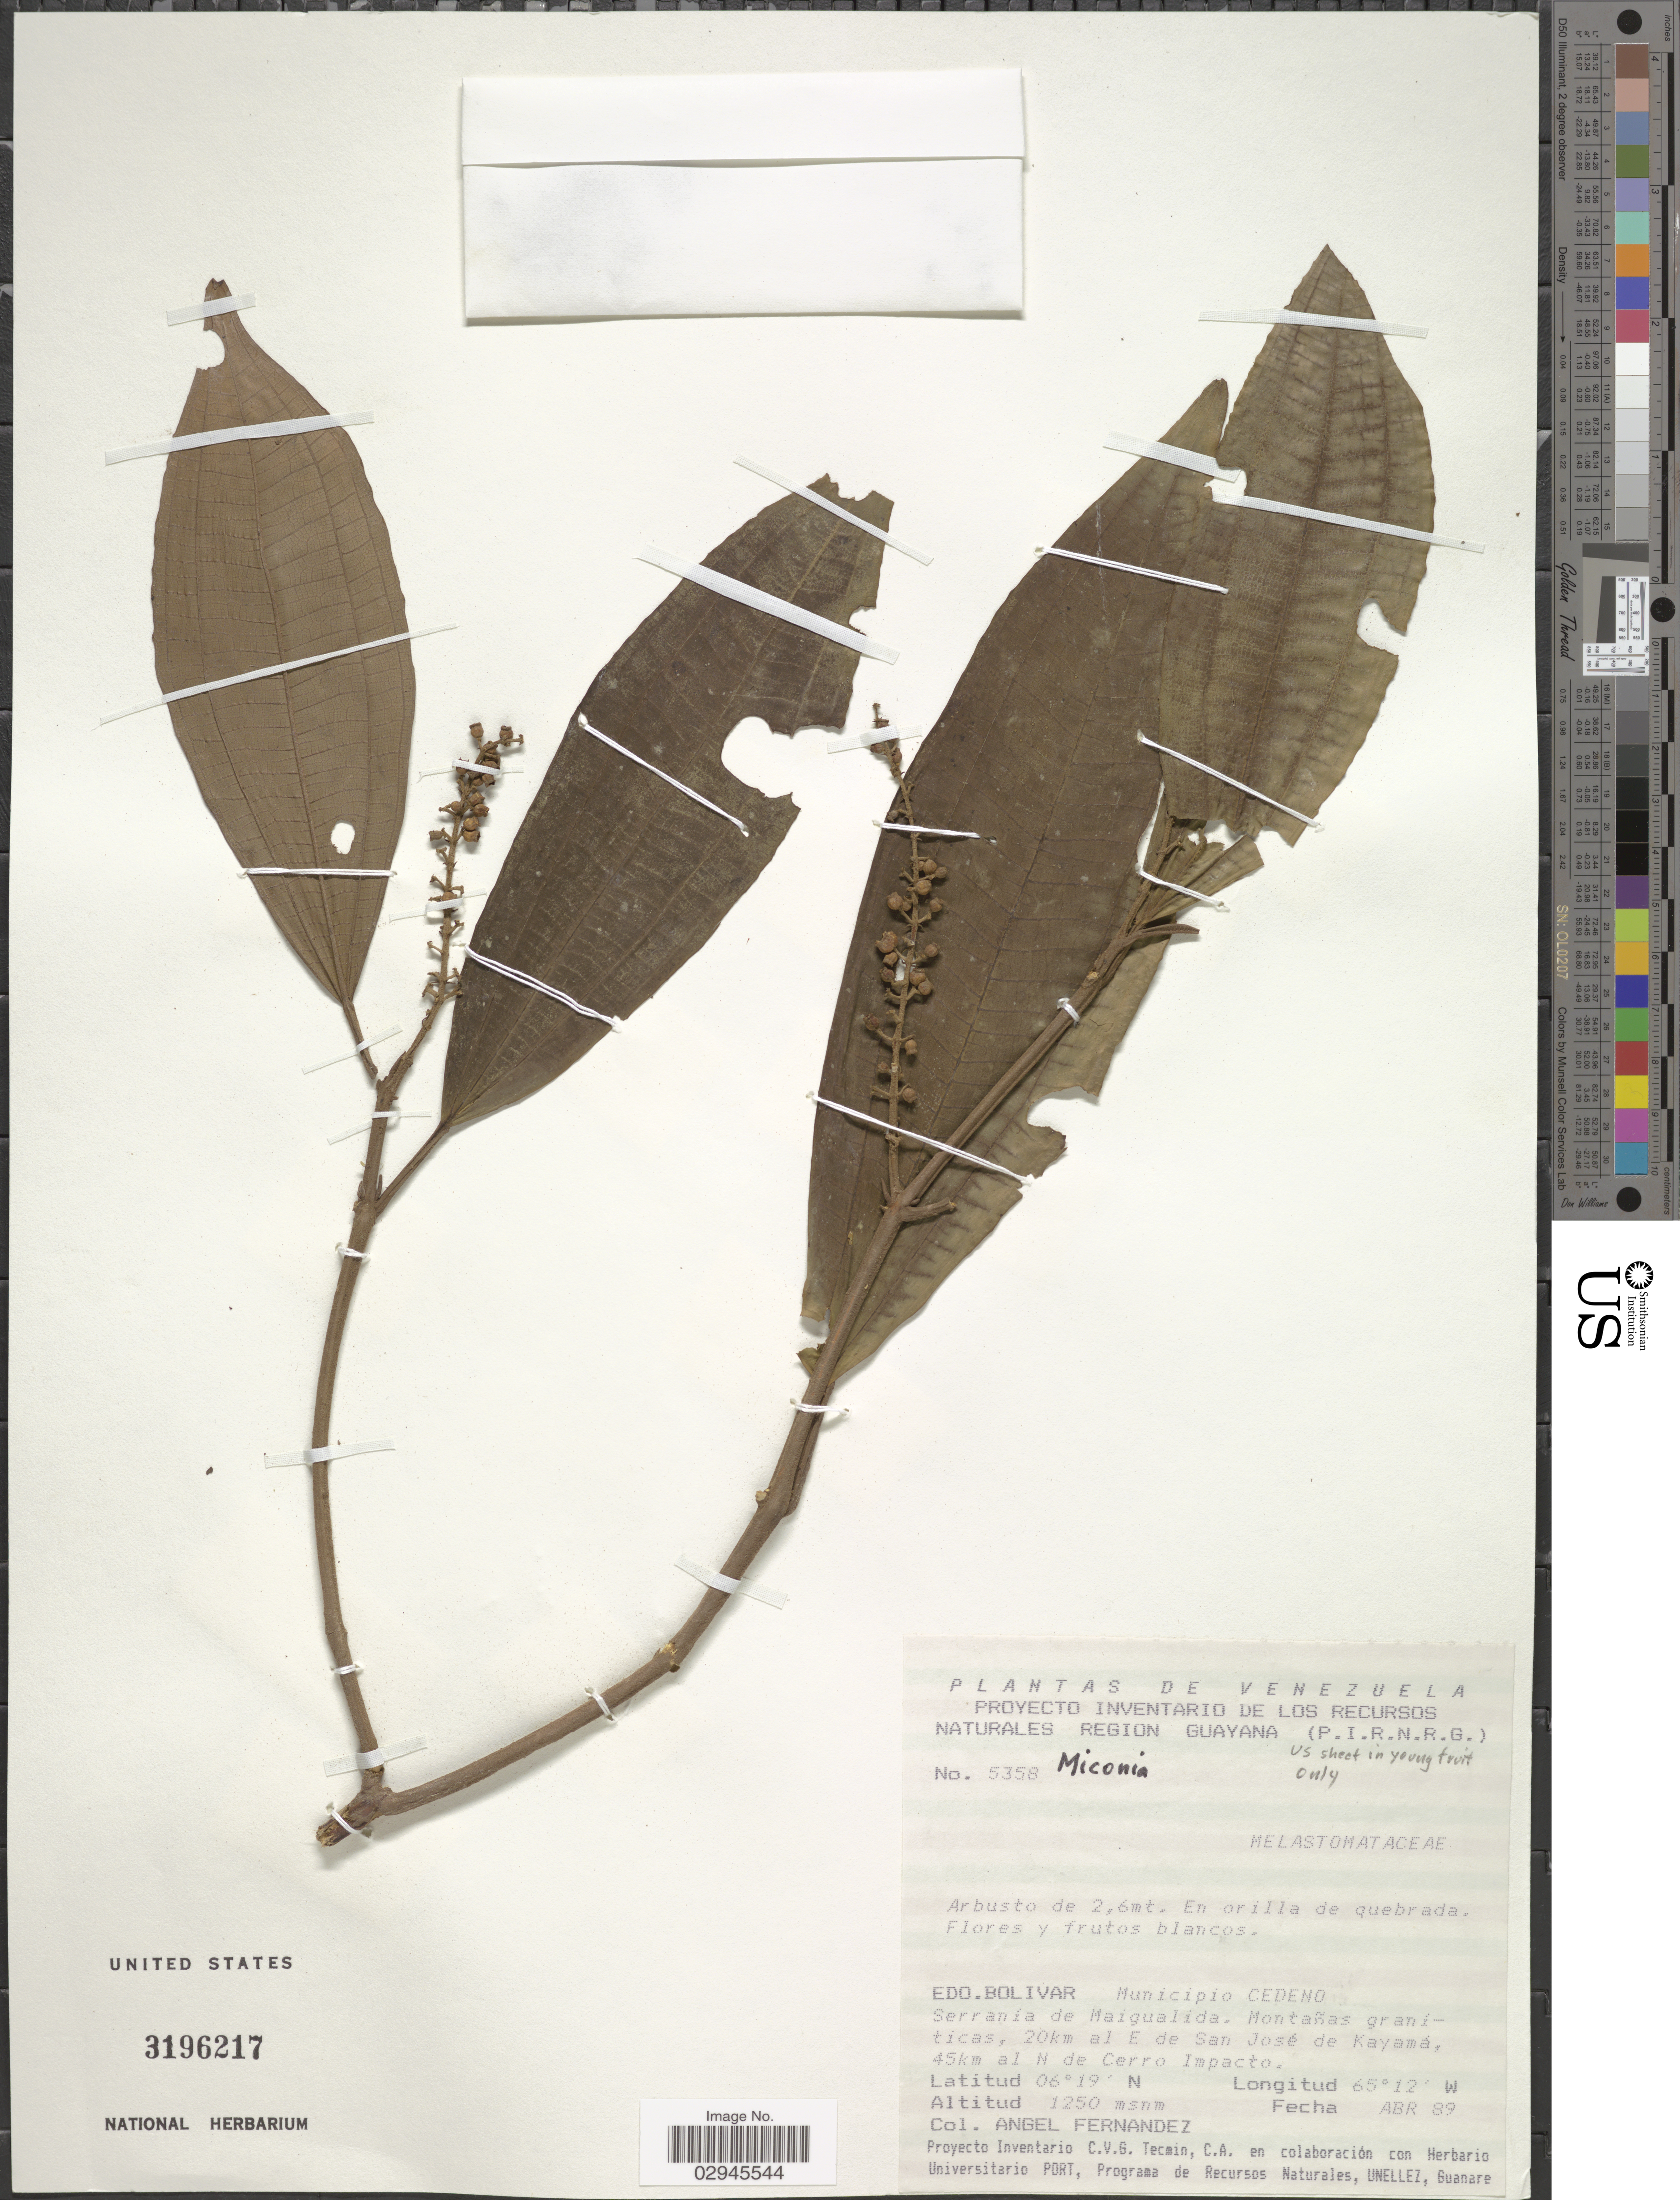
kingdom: Plantae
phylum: Tracheophyta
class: Magnoliopsida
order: Myrtales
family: Melastomataceae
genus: Miconia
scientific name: Miconia sp.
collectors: Á. Fernández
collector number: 5358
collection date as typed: Transcribed d/m/y: /4/89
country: Venezuela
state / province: Bolivar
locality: Municipio Cedeno. Serrania de Maigualida. Montañas graniticas. 20km al E de San José de Kayamá, 45km al N de Cerro Impacto.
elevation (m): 1250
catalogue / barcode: US 3196217